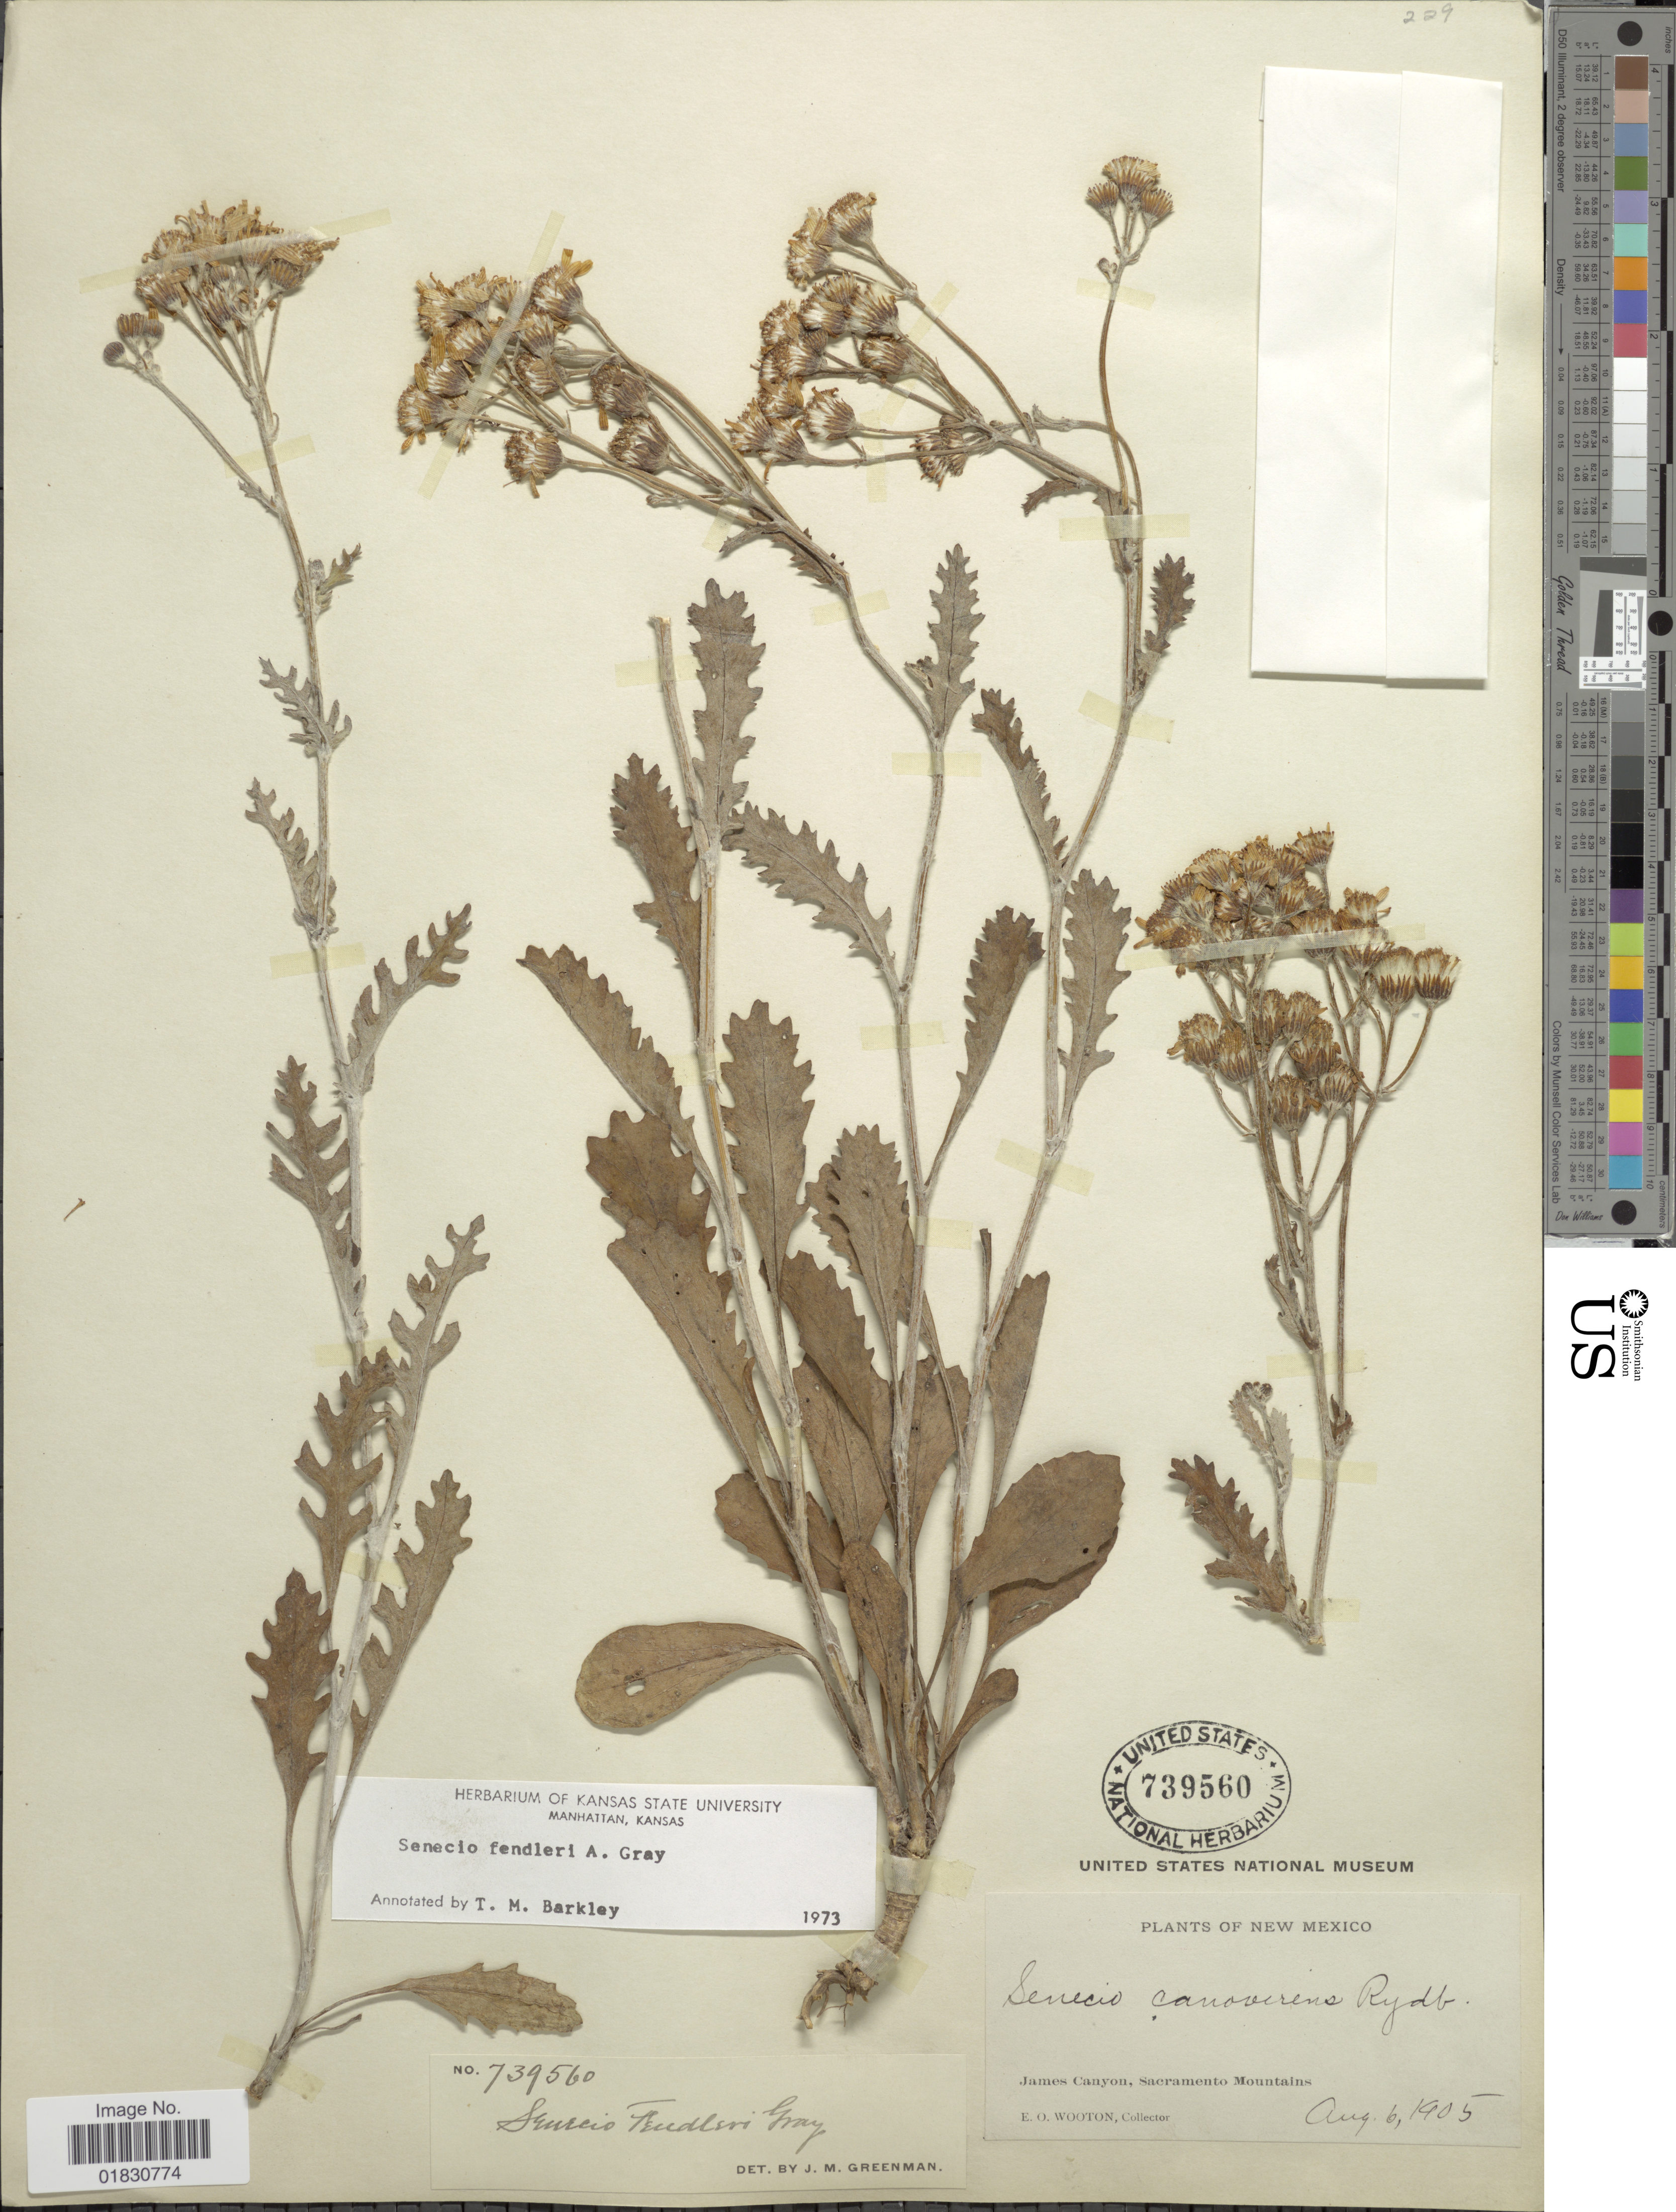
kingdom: Plantae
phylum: Tracheophyta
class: Magnoliopsida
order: Asterales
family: Asteraceae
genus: Packera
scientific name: Packera fendleri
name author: (A. Gray) W.A. Weber & Á. Löve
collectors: E. O. Wooton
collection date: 1905-08-06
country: United States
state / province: New Mexico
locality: James Canyon, Sacramento Mountains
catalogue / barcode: US 739560